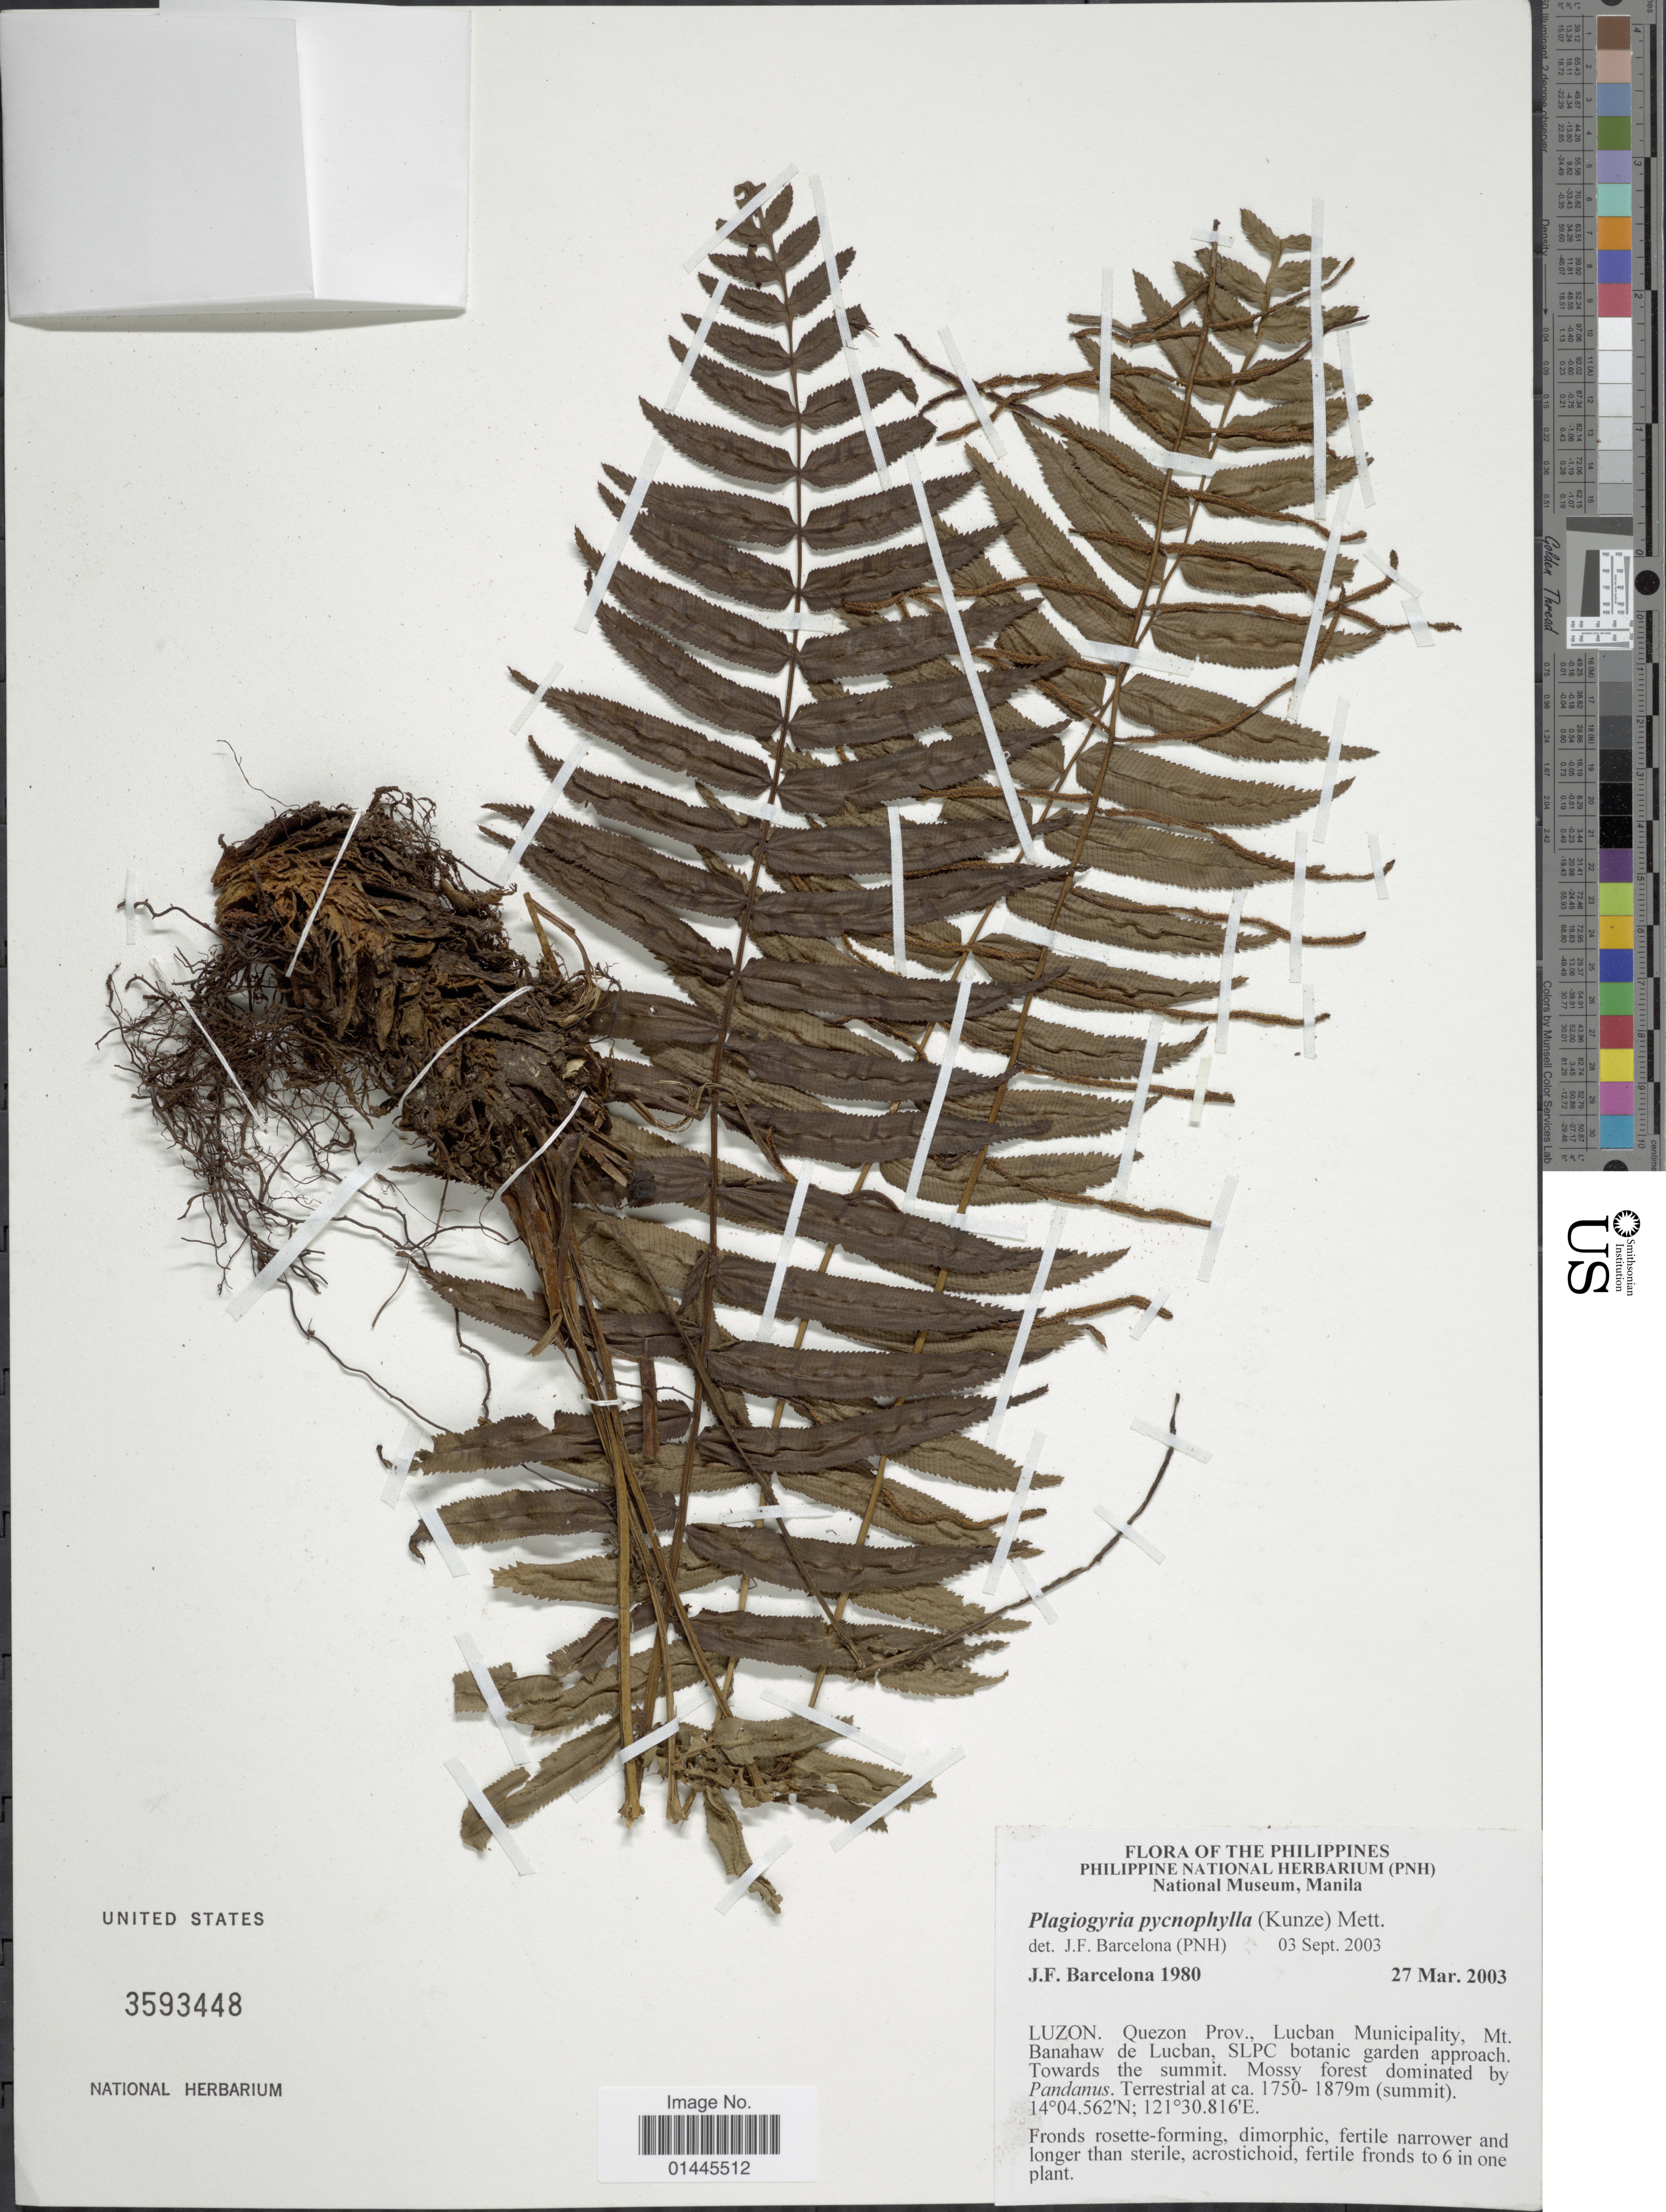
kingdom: Plantae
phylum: Tracheophyta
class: Polypodiopsida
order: Cyatheales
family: Plagiogyriaceae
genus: Plagiogyria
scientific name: Plagiogyria pycnophylla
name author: (Kunze) Mett.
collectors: J. F. Barcelona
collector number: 1980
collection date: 2003-03-27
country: Philippines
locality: Luzon, Quezon Prov., Lucban Municipality, Mt. Banahaw de Lucban, SLPC botanic garden approach.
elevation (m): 1750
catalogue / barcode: US 3593448